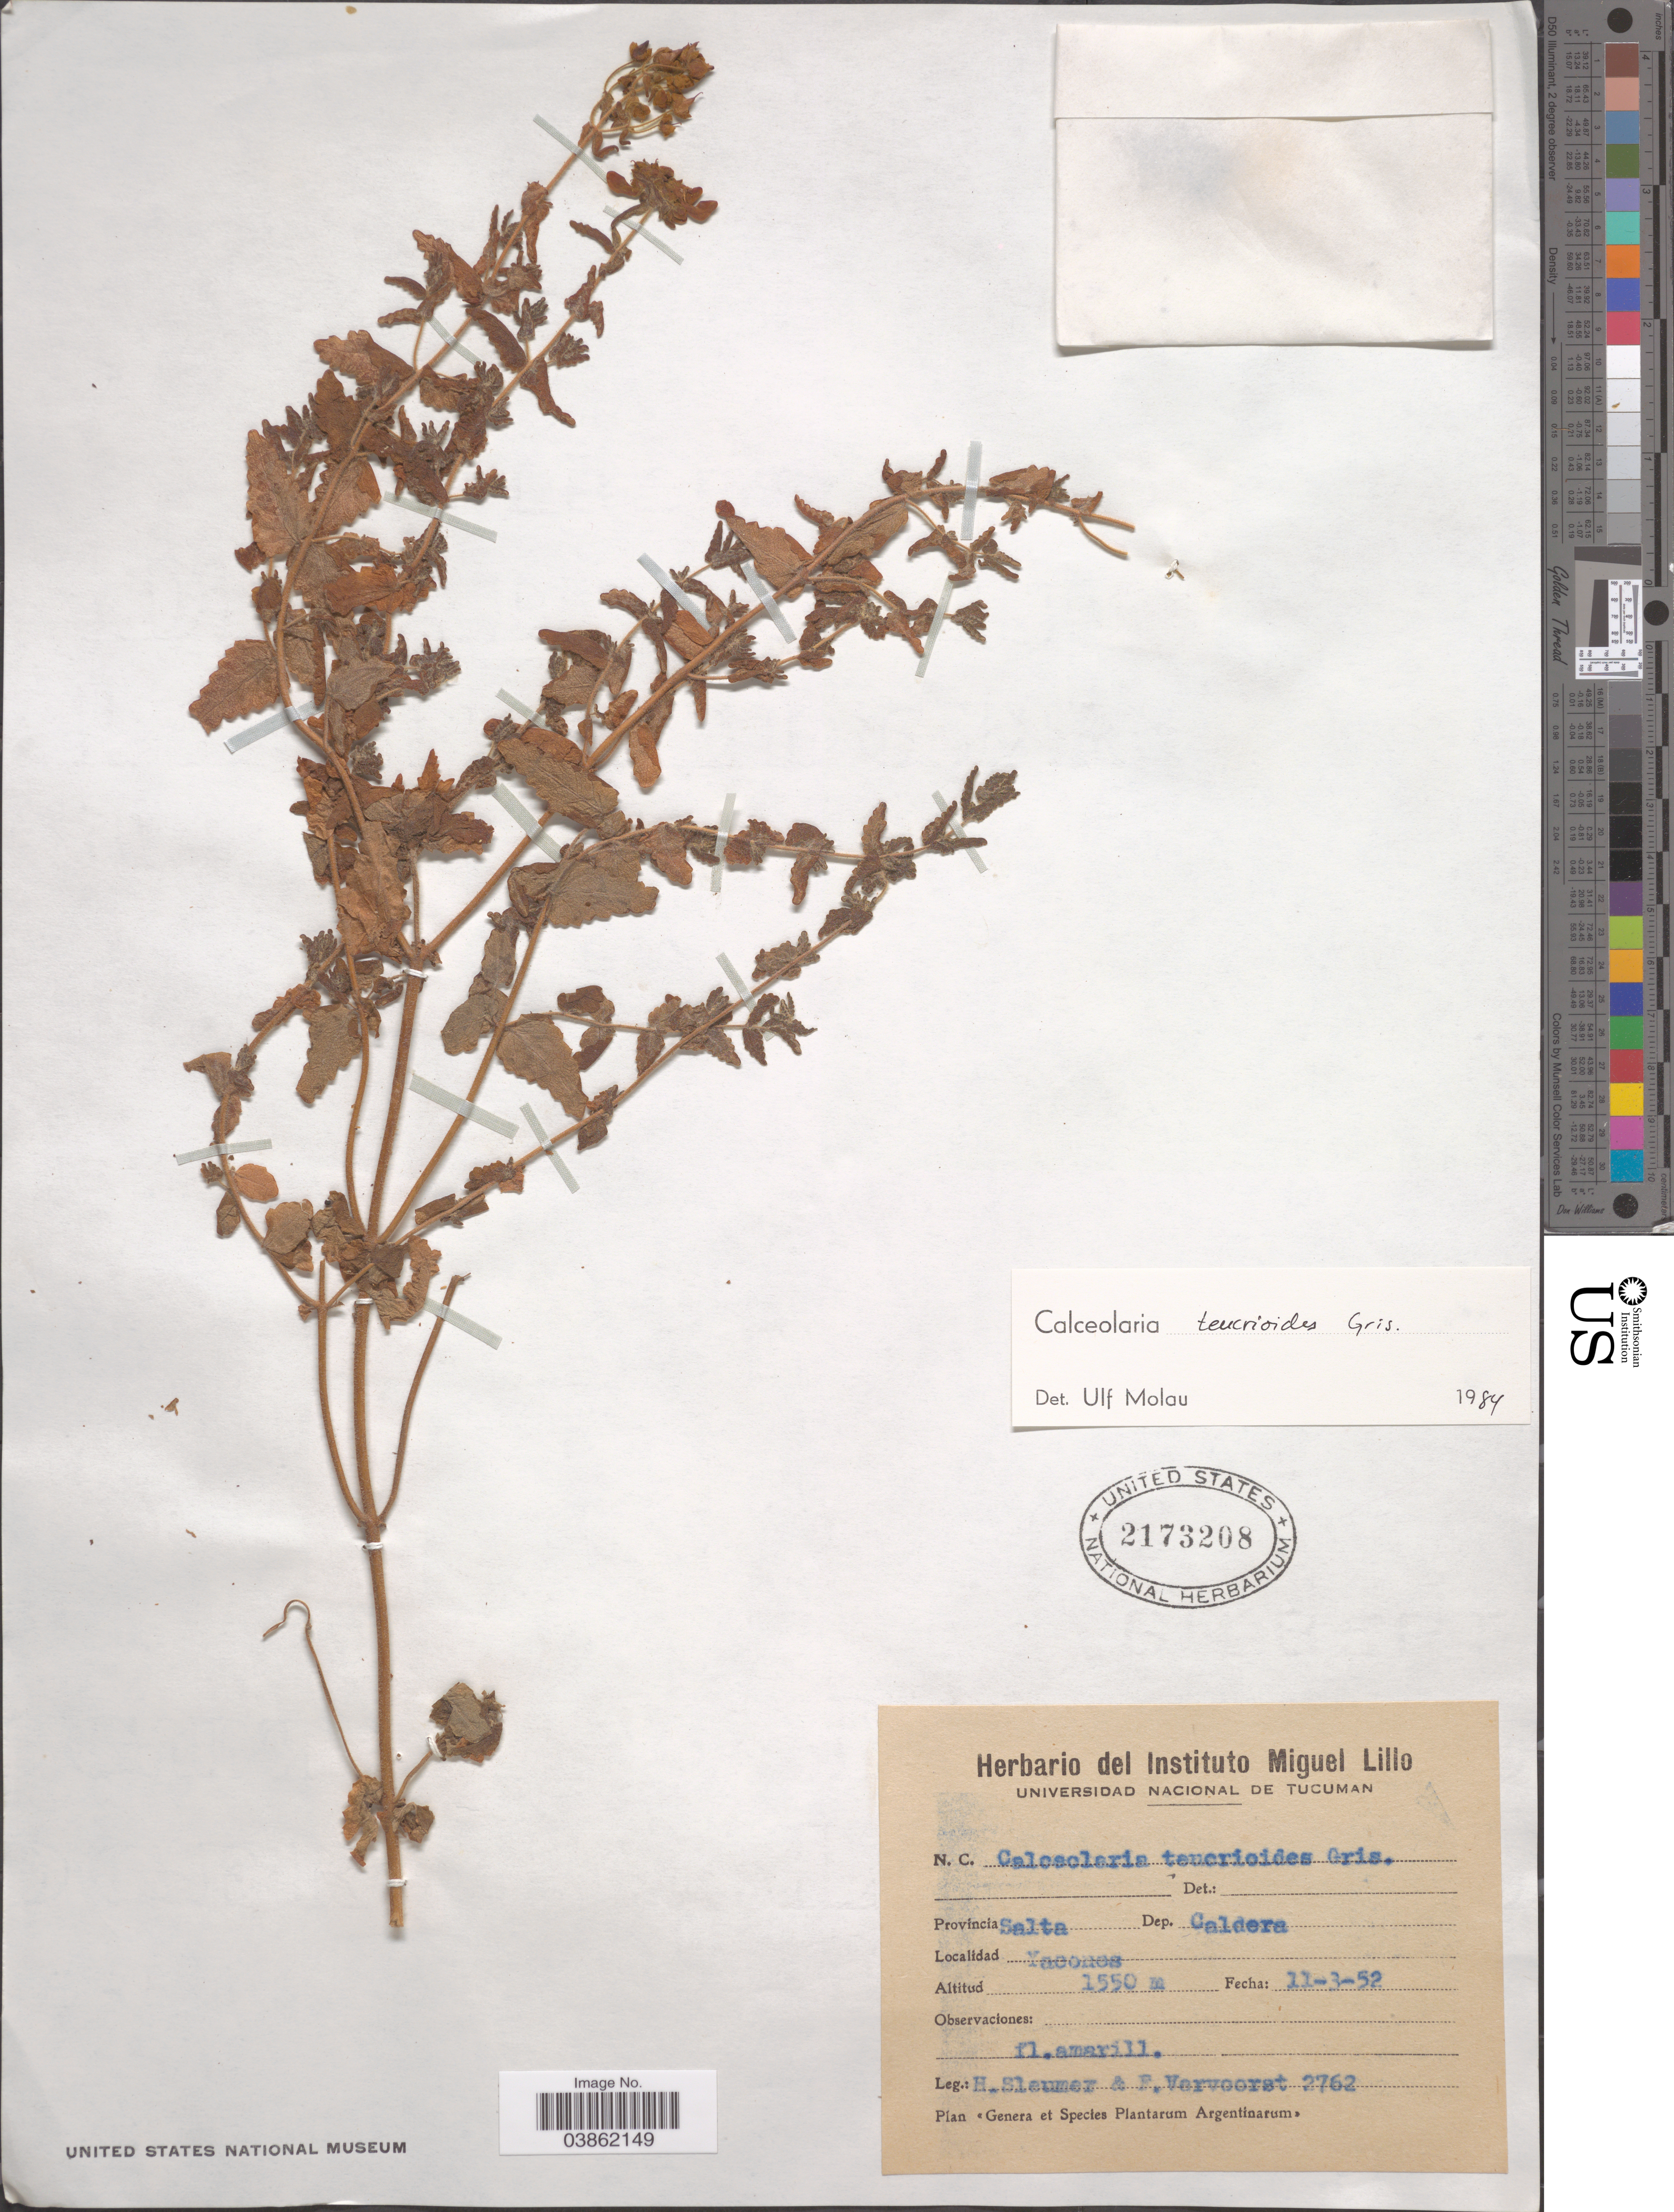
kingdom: Plantae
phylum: Tracheophyta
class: Magnoliopsida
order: Lamiales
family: Calceolariaceae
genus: Calceolaria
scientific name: Calceolaria teucrioides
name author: Griseb.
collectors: H. O. Sleumer & F. Vervoorst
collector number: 2762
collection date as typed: Transcribed d/m/y: 11/3/52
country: Argentina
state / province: Salta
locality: Dep. Caldera. Yaconos.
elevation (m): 1550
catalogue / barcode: US 2173208